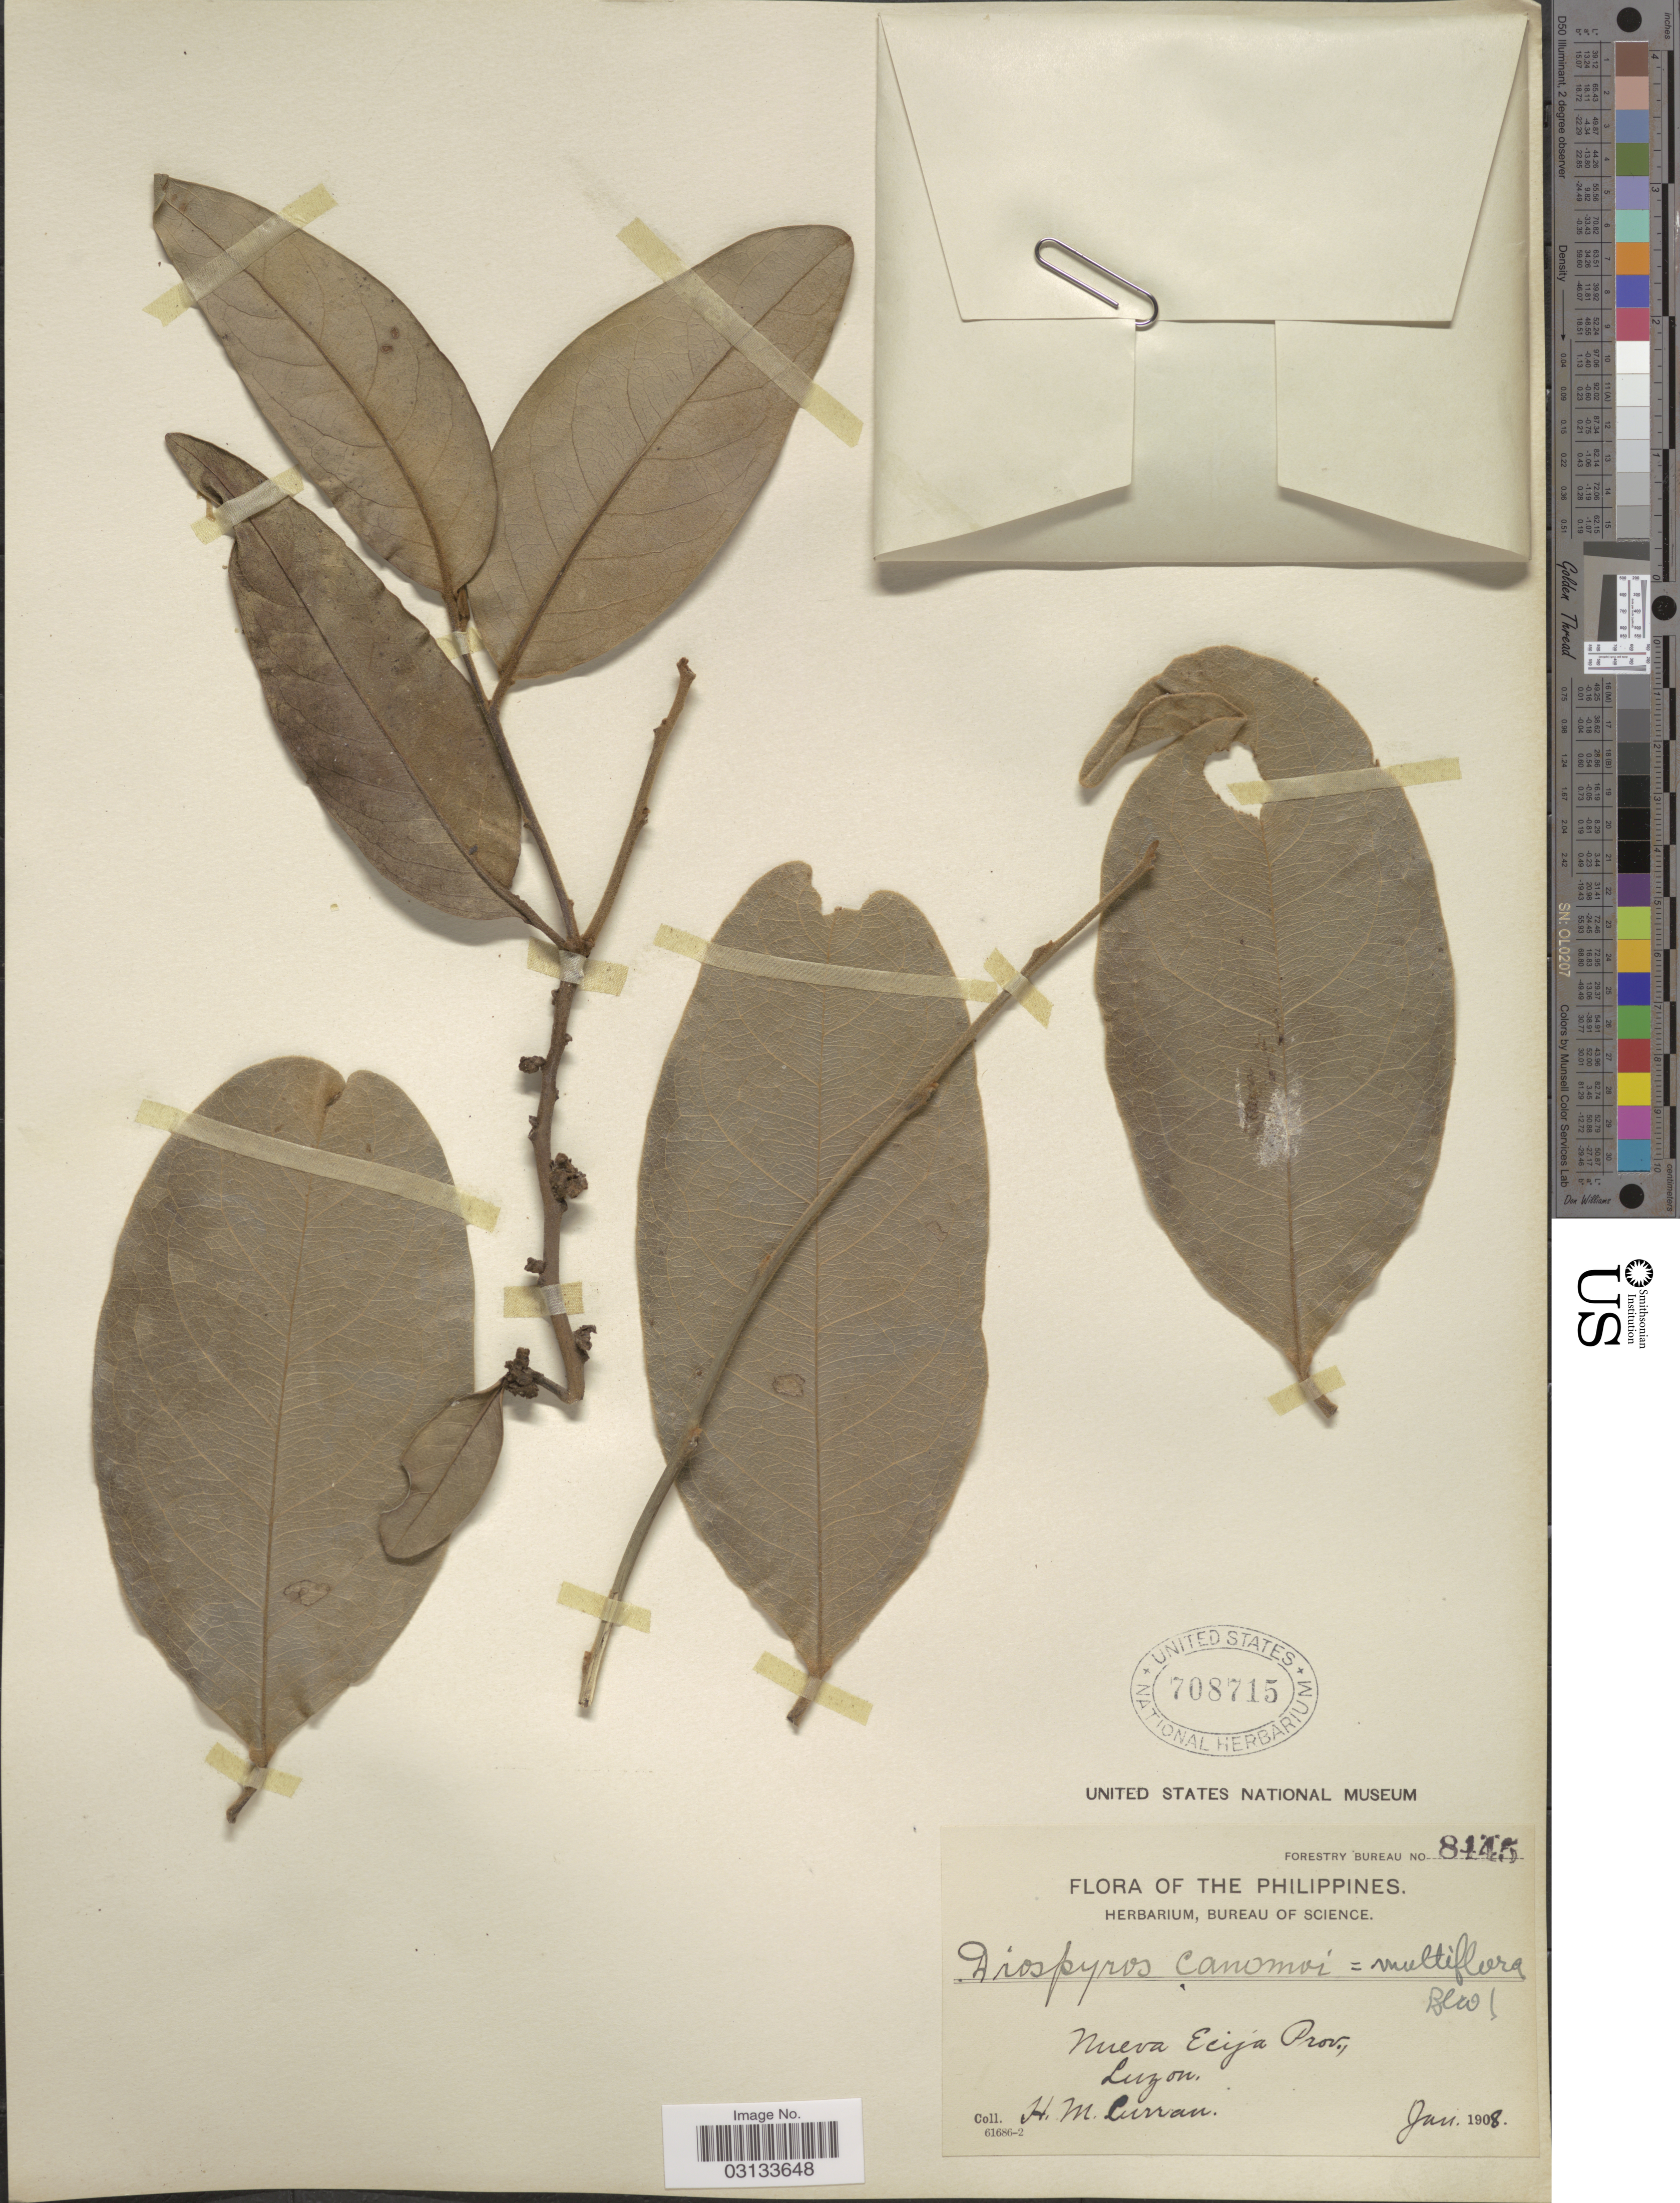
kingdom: Plantae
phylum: Tracheophyta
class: Magnoliopsida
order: Ericales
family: Ebenaceae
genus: Diospyros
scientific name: Diospyros multiflora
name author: Blanco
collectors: H. M. Curran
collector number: Forestry Bureau 8445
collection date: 1908-01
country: Philippines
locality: Nueva Ecija Prov., Luzon.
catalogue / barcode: US 708715